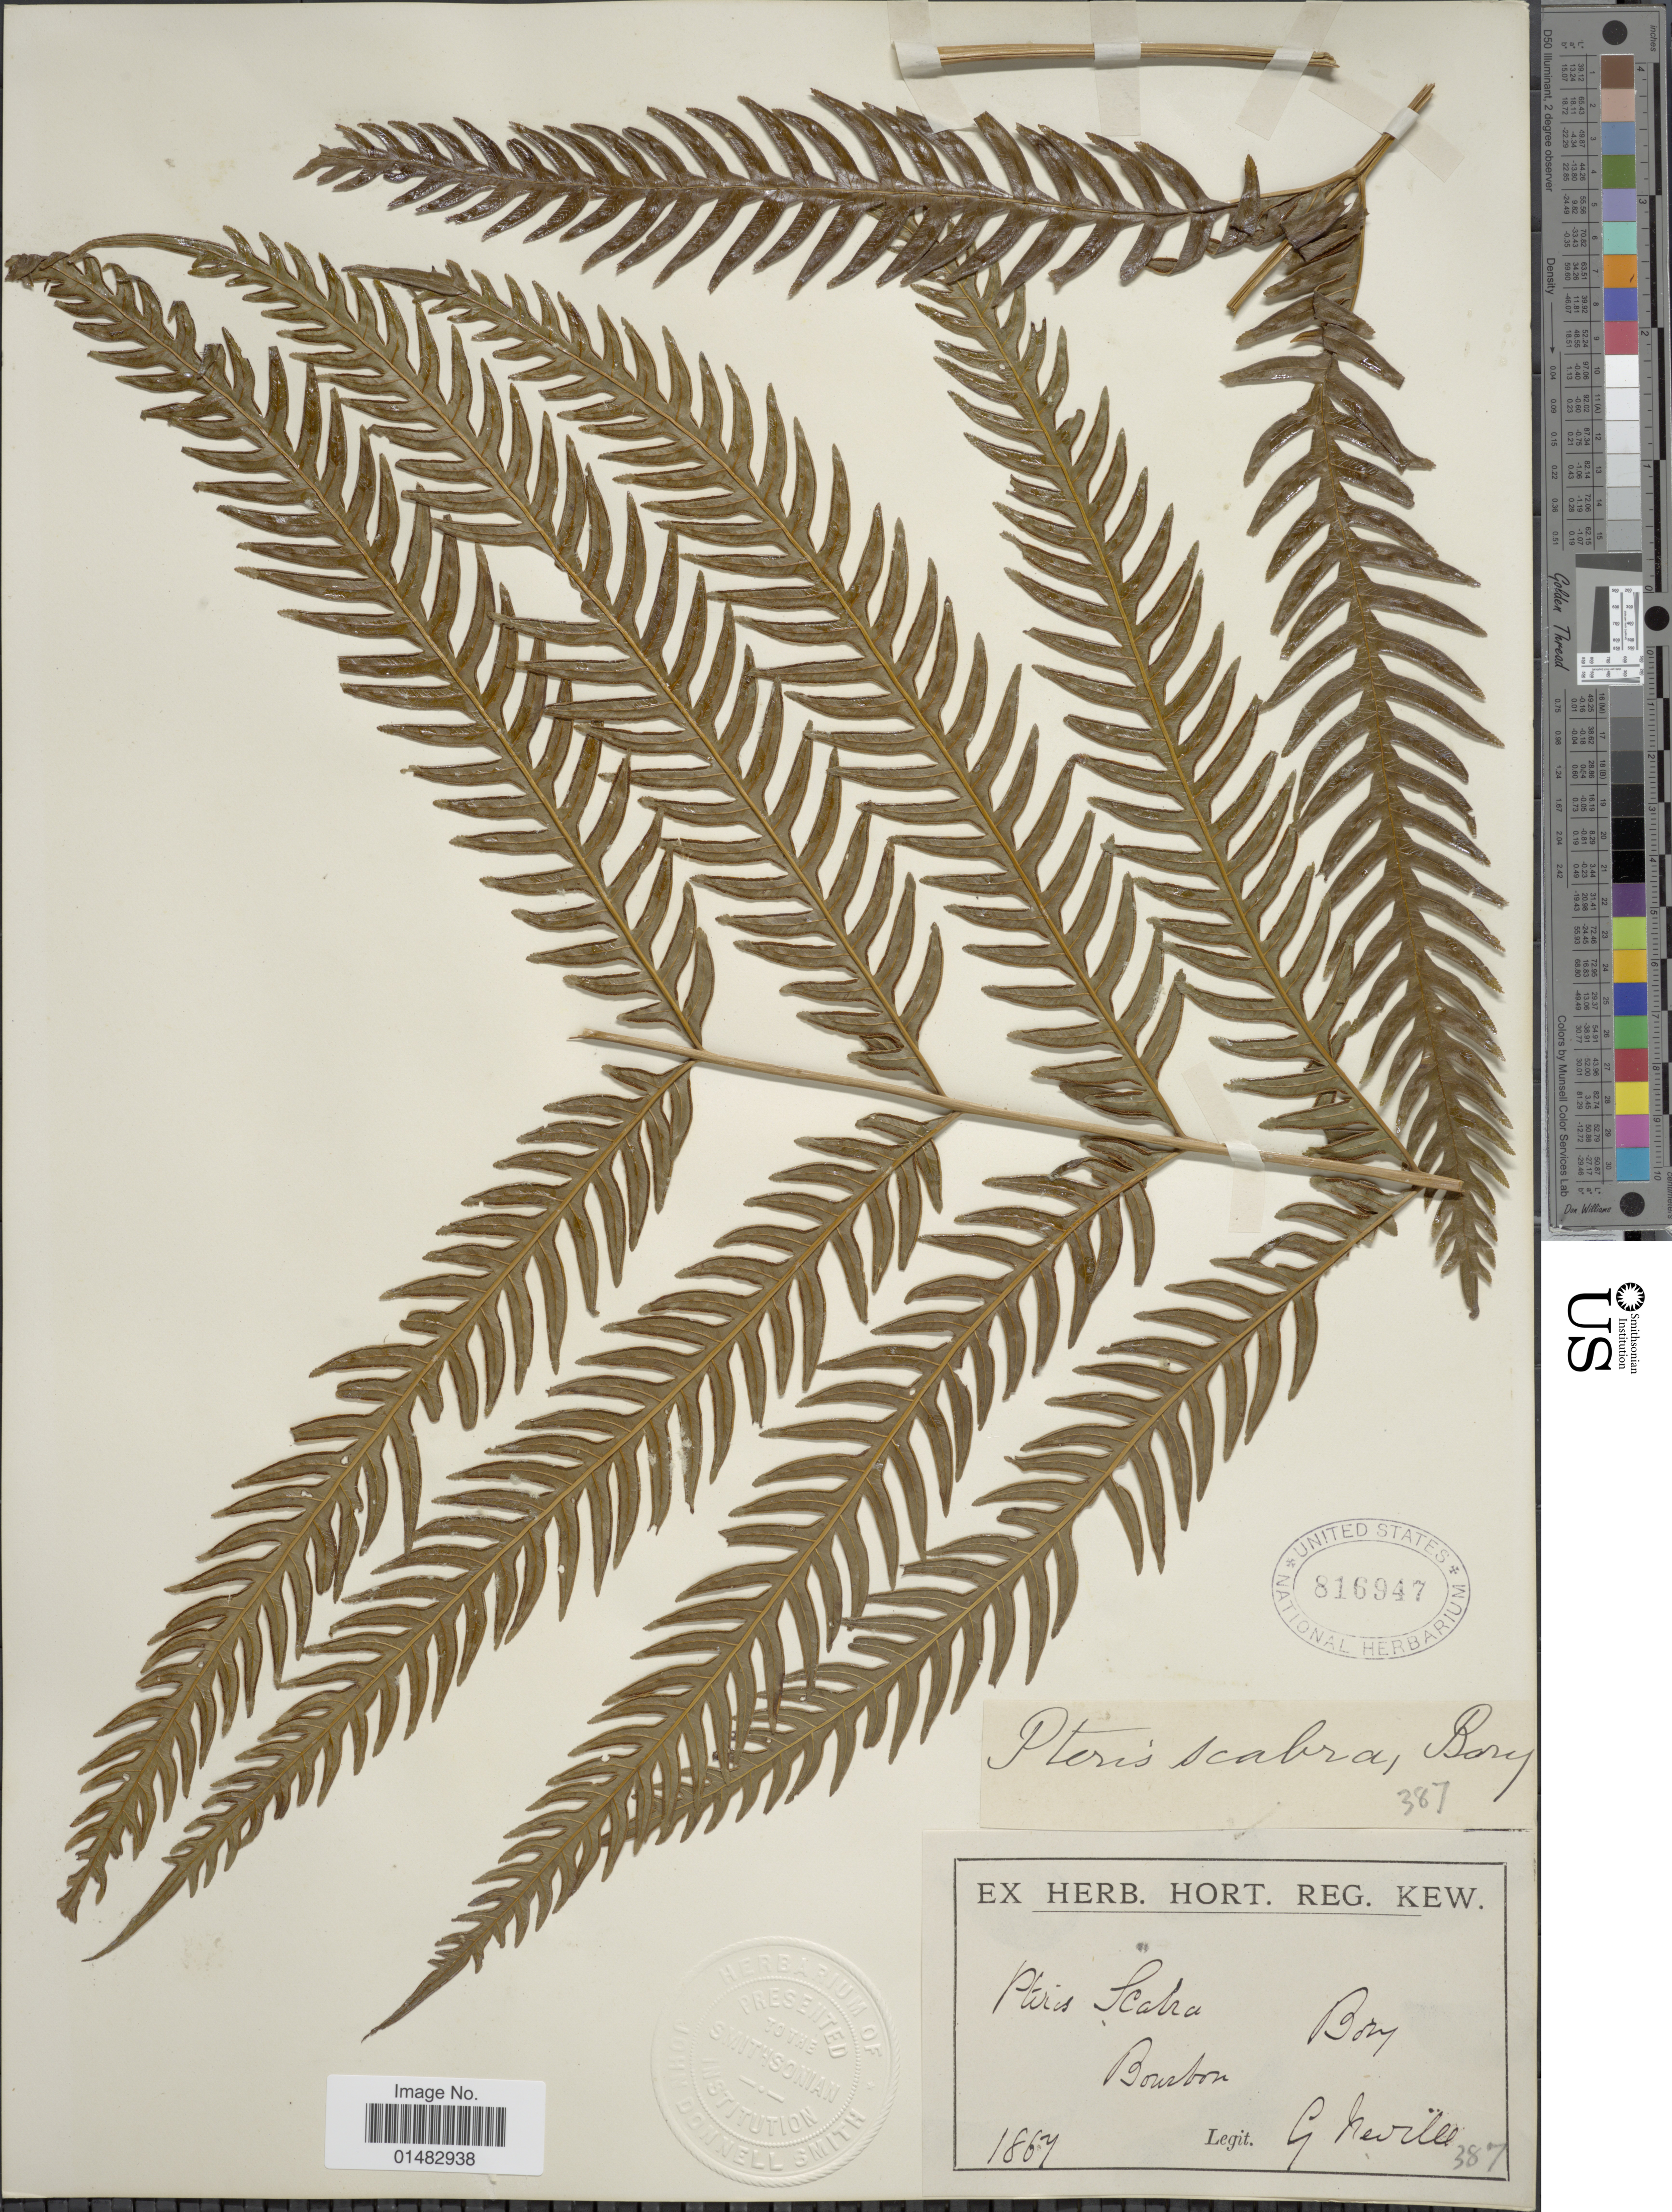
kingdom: Plantae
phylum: Tracheophyta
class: Polypodiopsida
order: Polypodiales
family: Pteridaceae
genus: Pteris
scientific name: Pteris scabra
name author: Bory ex Willd.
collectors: G. Neville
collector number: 387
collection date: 1867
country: Reunion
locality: Bourbon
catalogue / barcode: US 816947